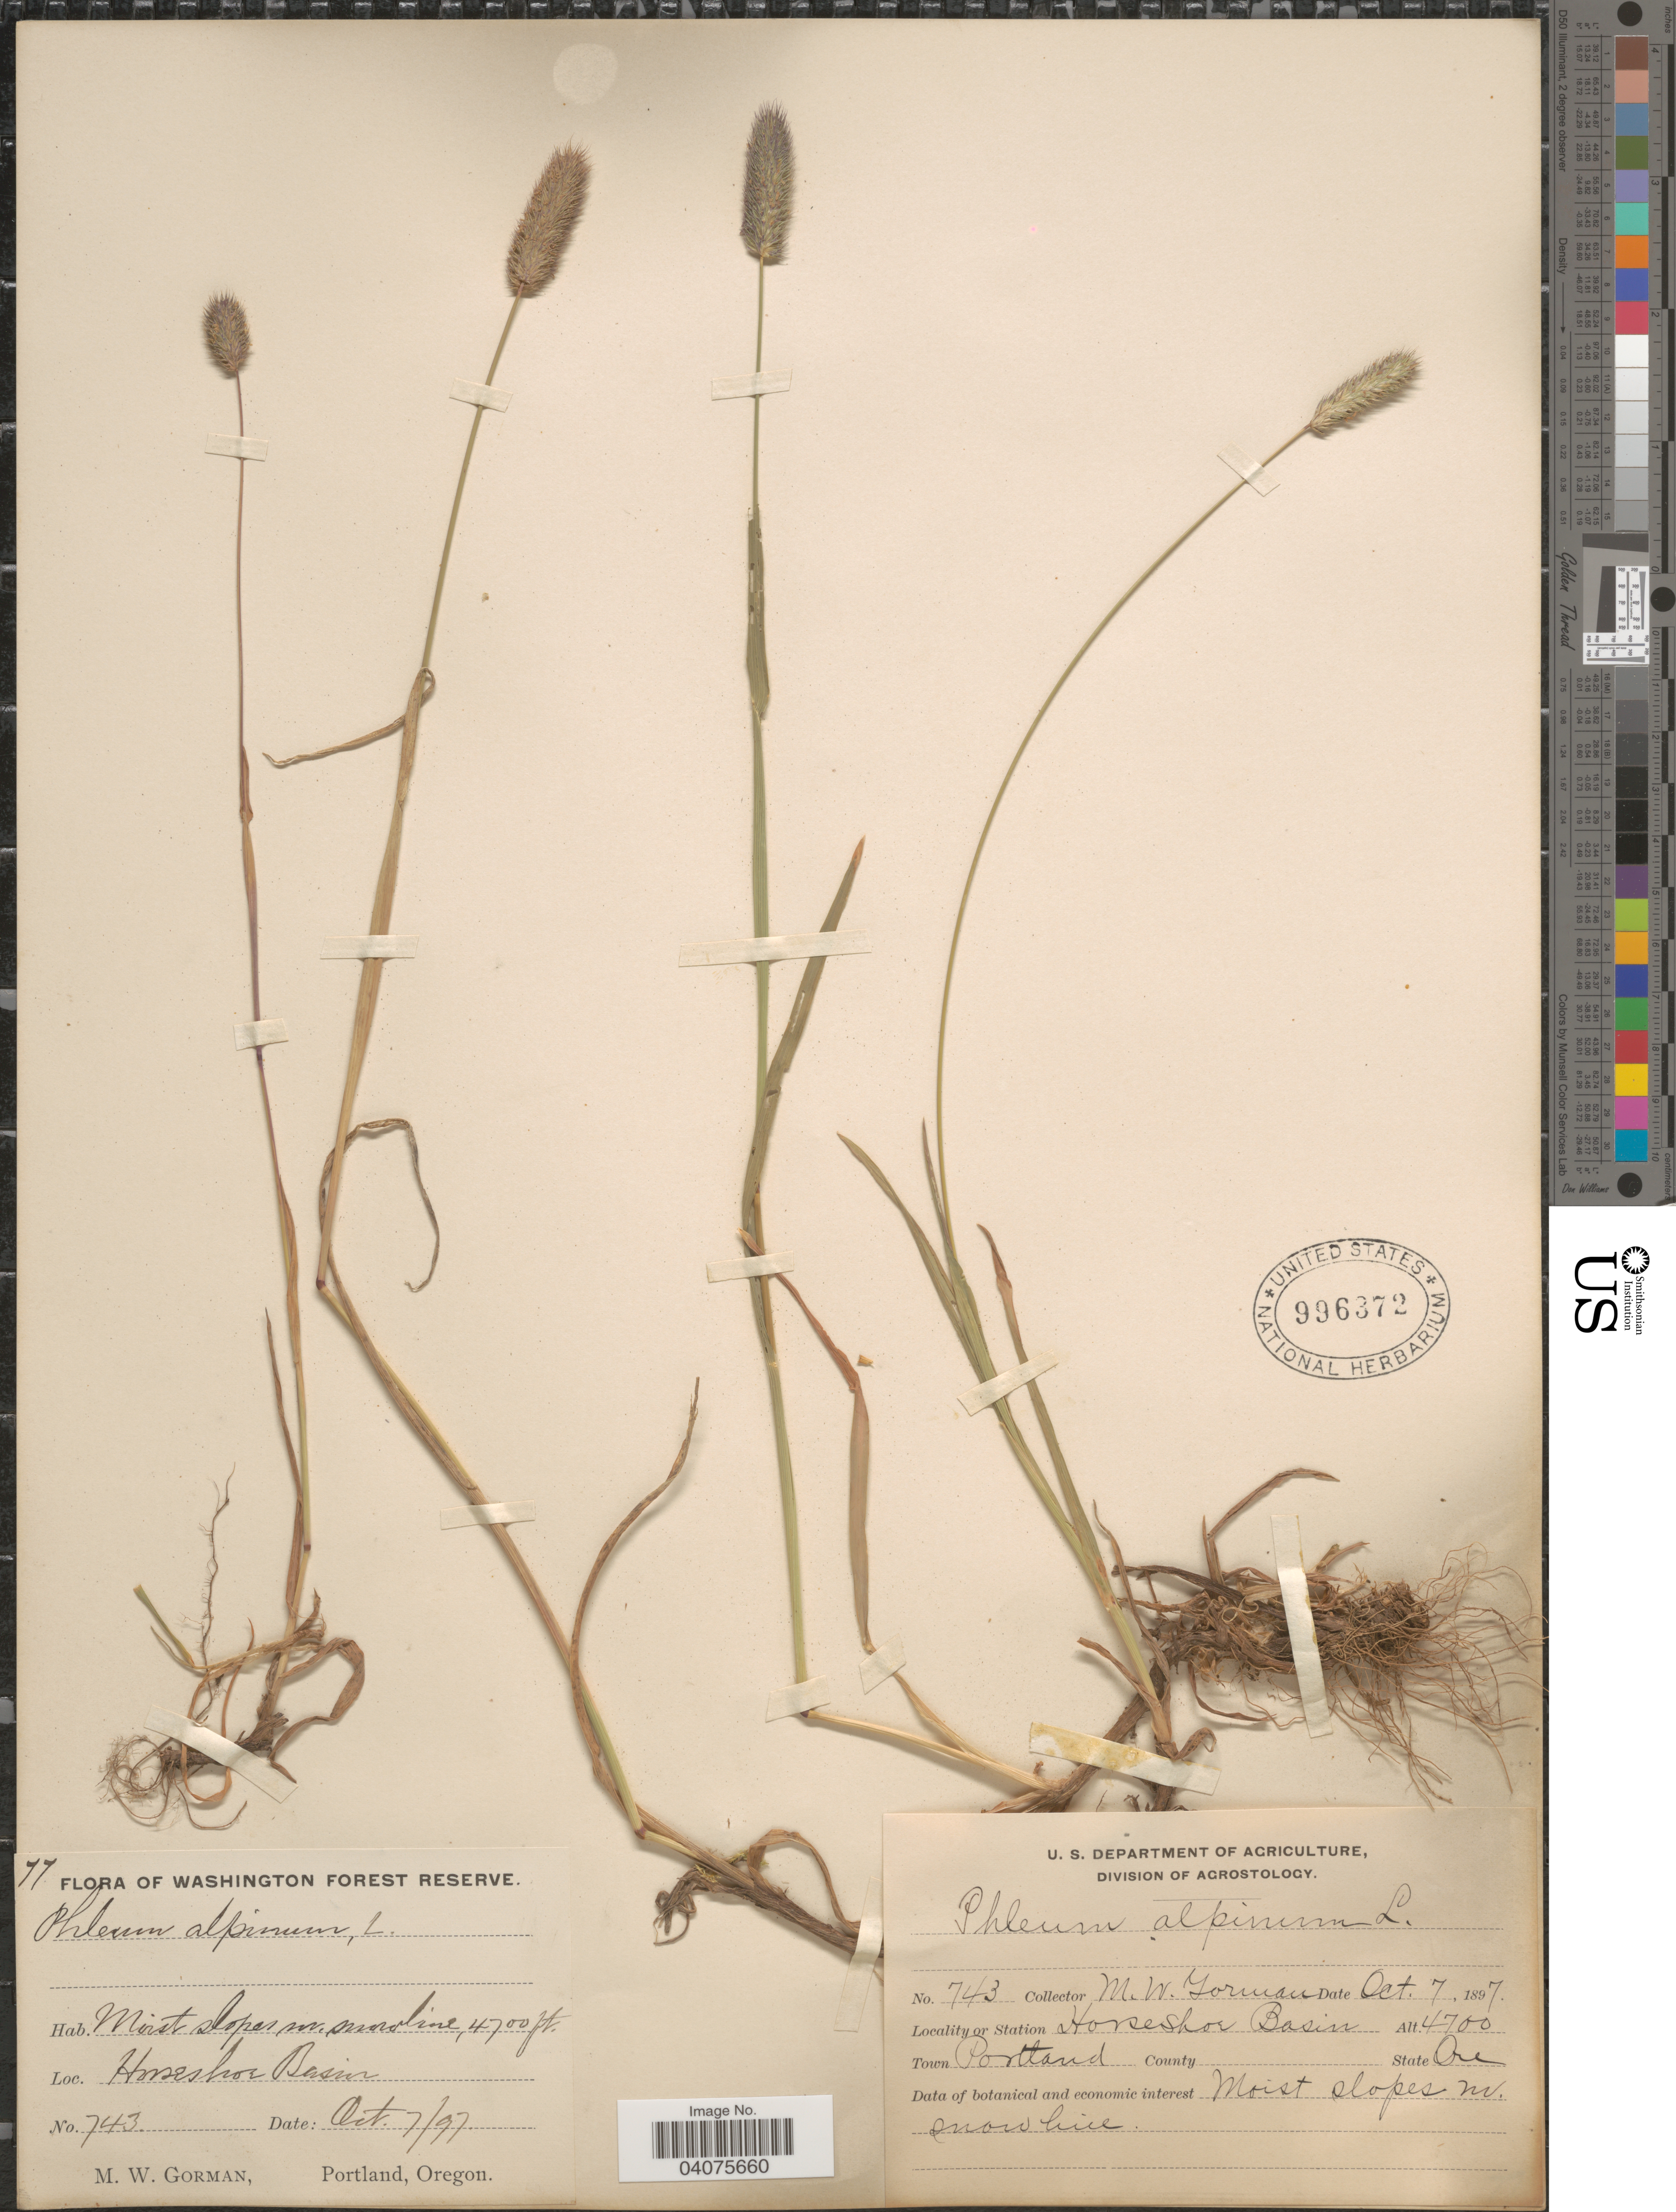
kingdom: Plantae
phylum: Tracheophyta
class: Liliopsida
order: Poales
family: Poaceae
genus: Phleum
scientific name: Phleum alpinum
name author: L.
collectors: M. W. Gorman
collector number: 743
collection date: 1897-10-07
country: United States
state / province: Oregon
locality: Washington Forest Reserve. Horseshoe Basin. Town Portland. Moist slopes nr. snow line.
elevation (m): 1433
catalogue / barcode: US 996372